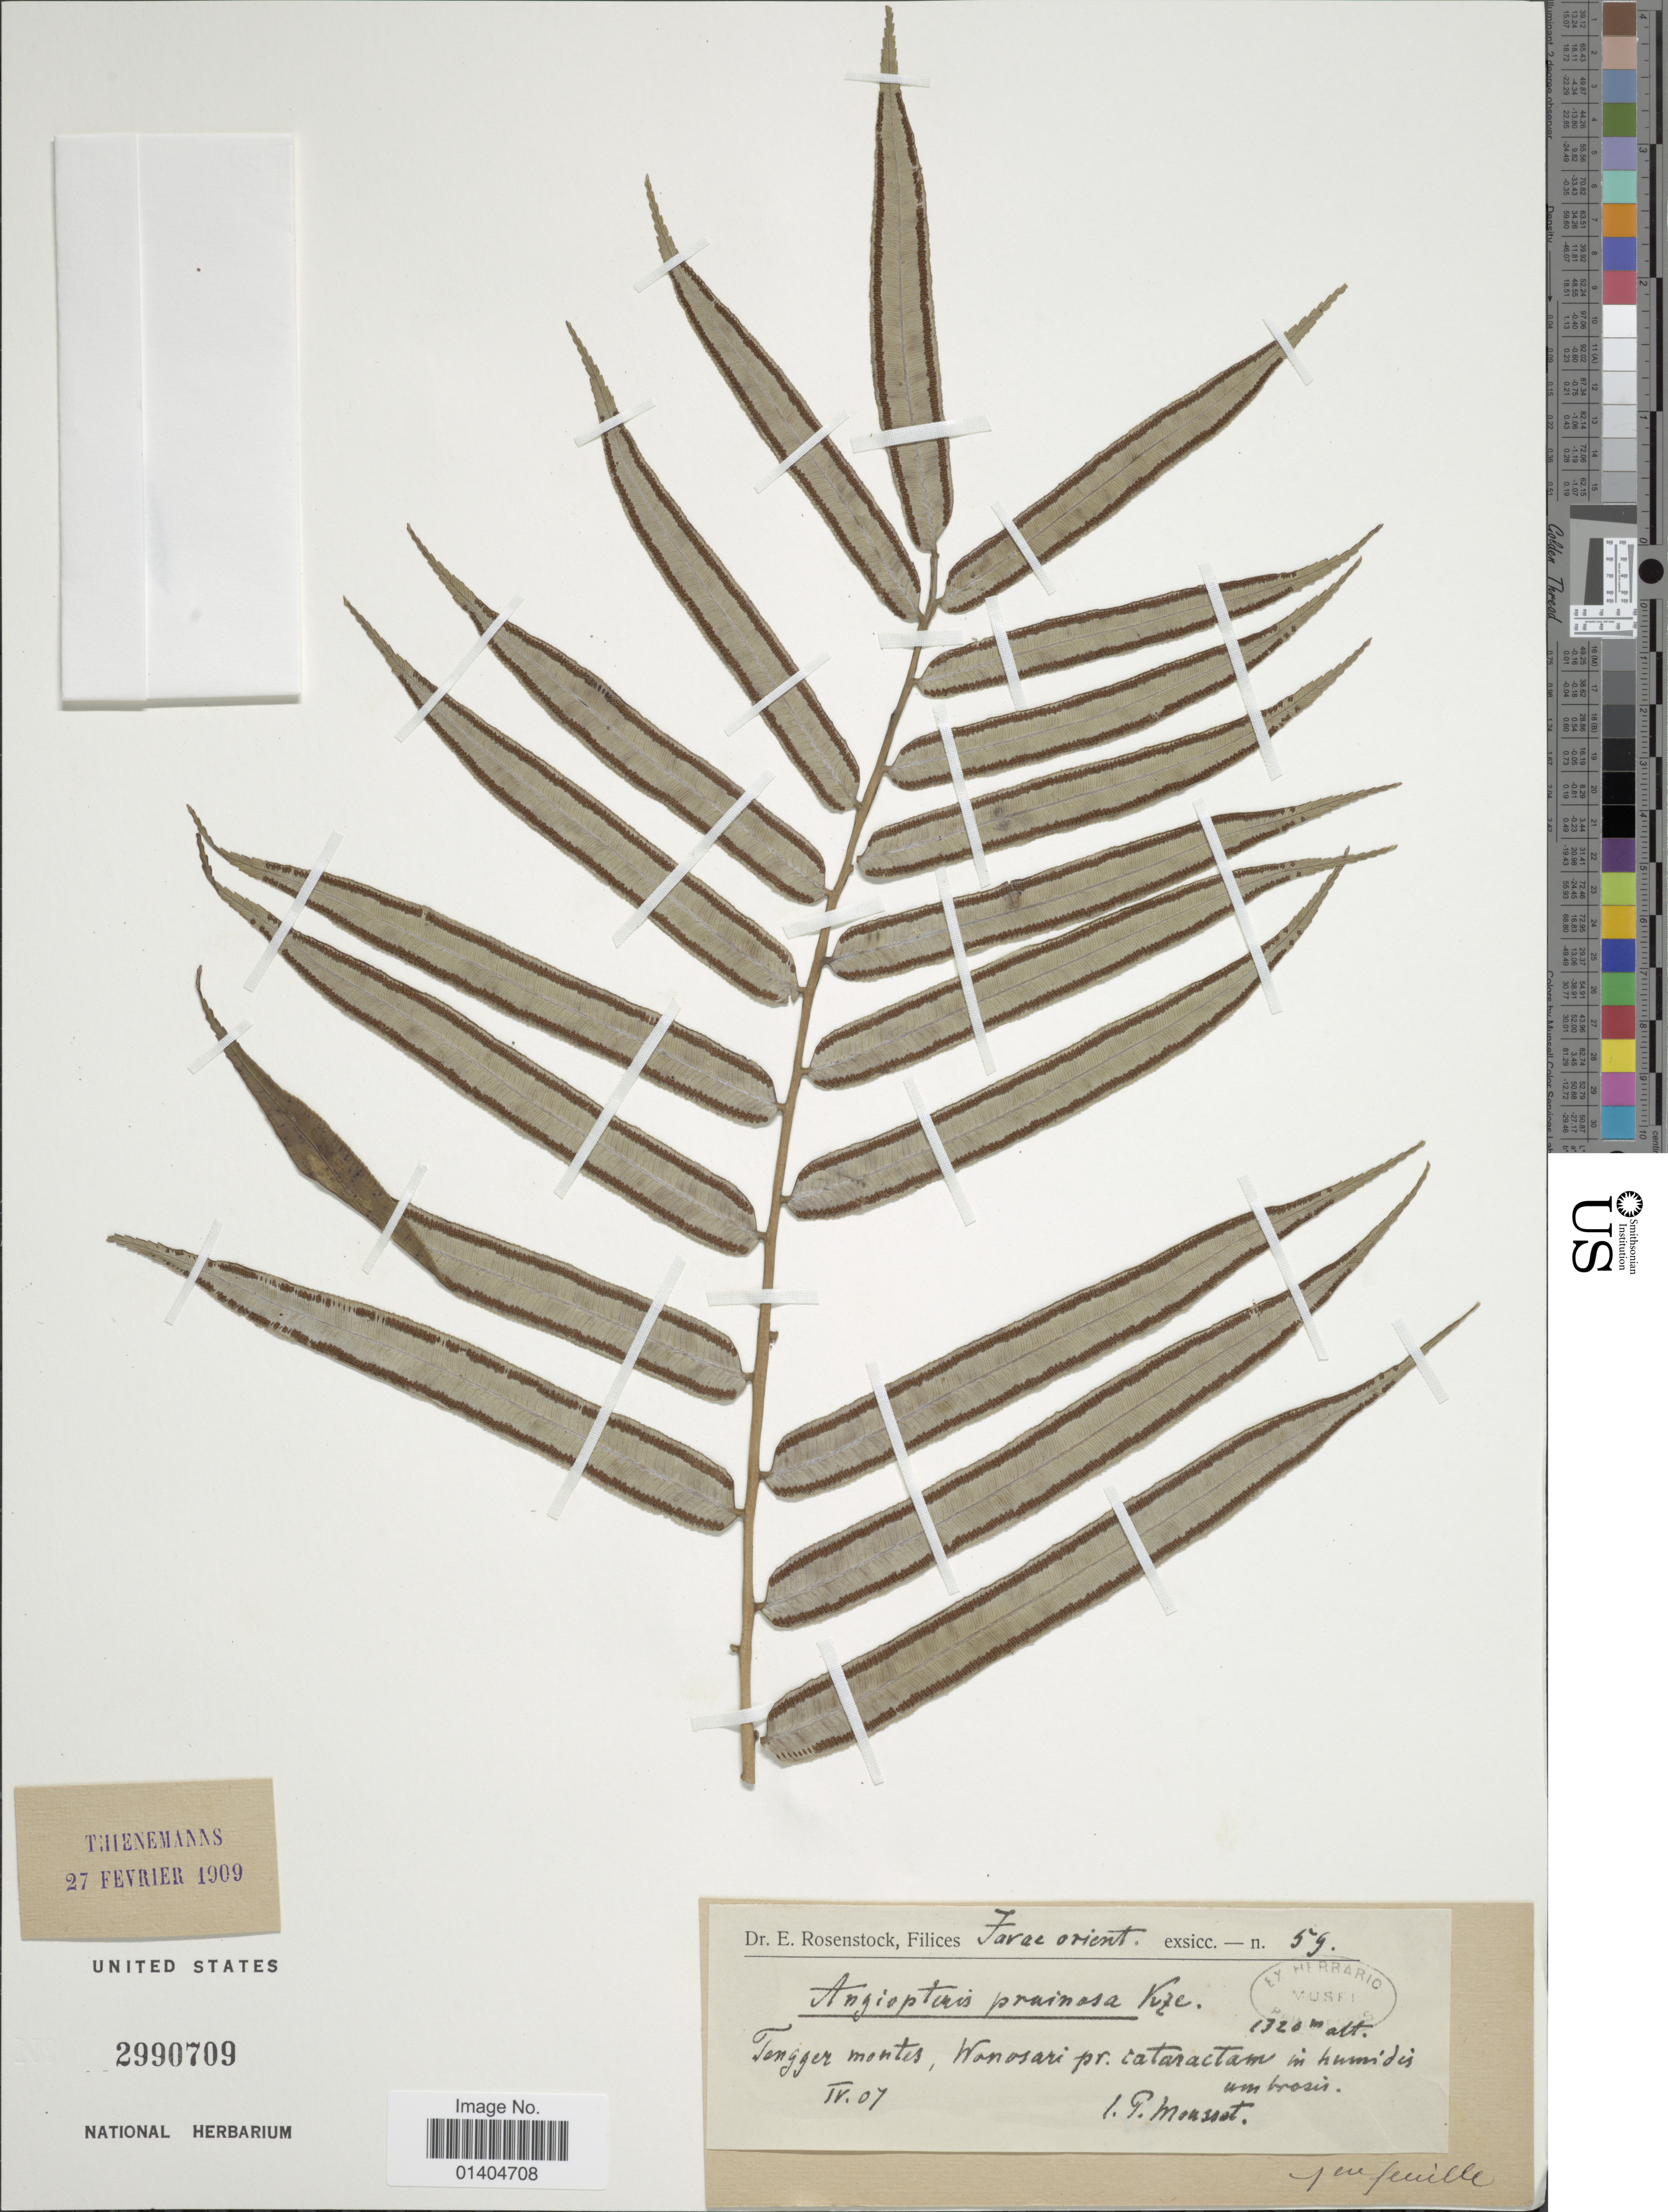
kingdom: Plantae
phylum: Tracheophyta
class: Polypodiopsida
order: Marattiales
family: Marattiaceae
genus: Angiopteris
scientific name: Angiopteris pruinosa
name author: Kunze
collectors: I. Mousset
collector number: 59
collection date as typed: Transcribed d/m/y: /4/7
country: Indonesia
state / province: Java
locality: Java Orient, Tengger montes, Wonosari pr. cataractam [interpreted]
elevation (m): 1320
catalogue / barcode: US 2990709